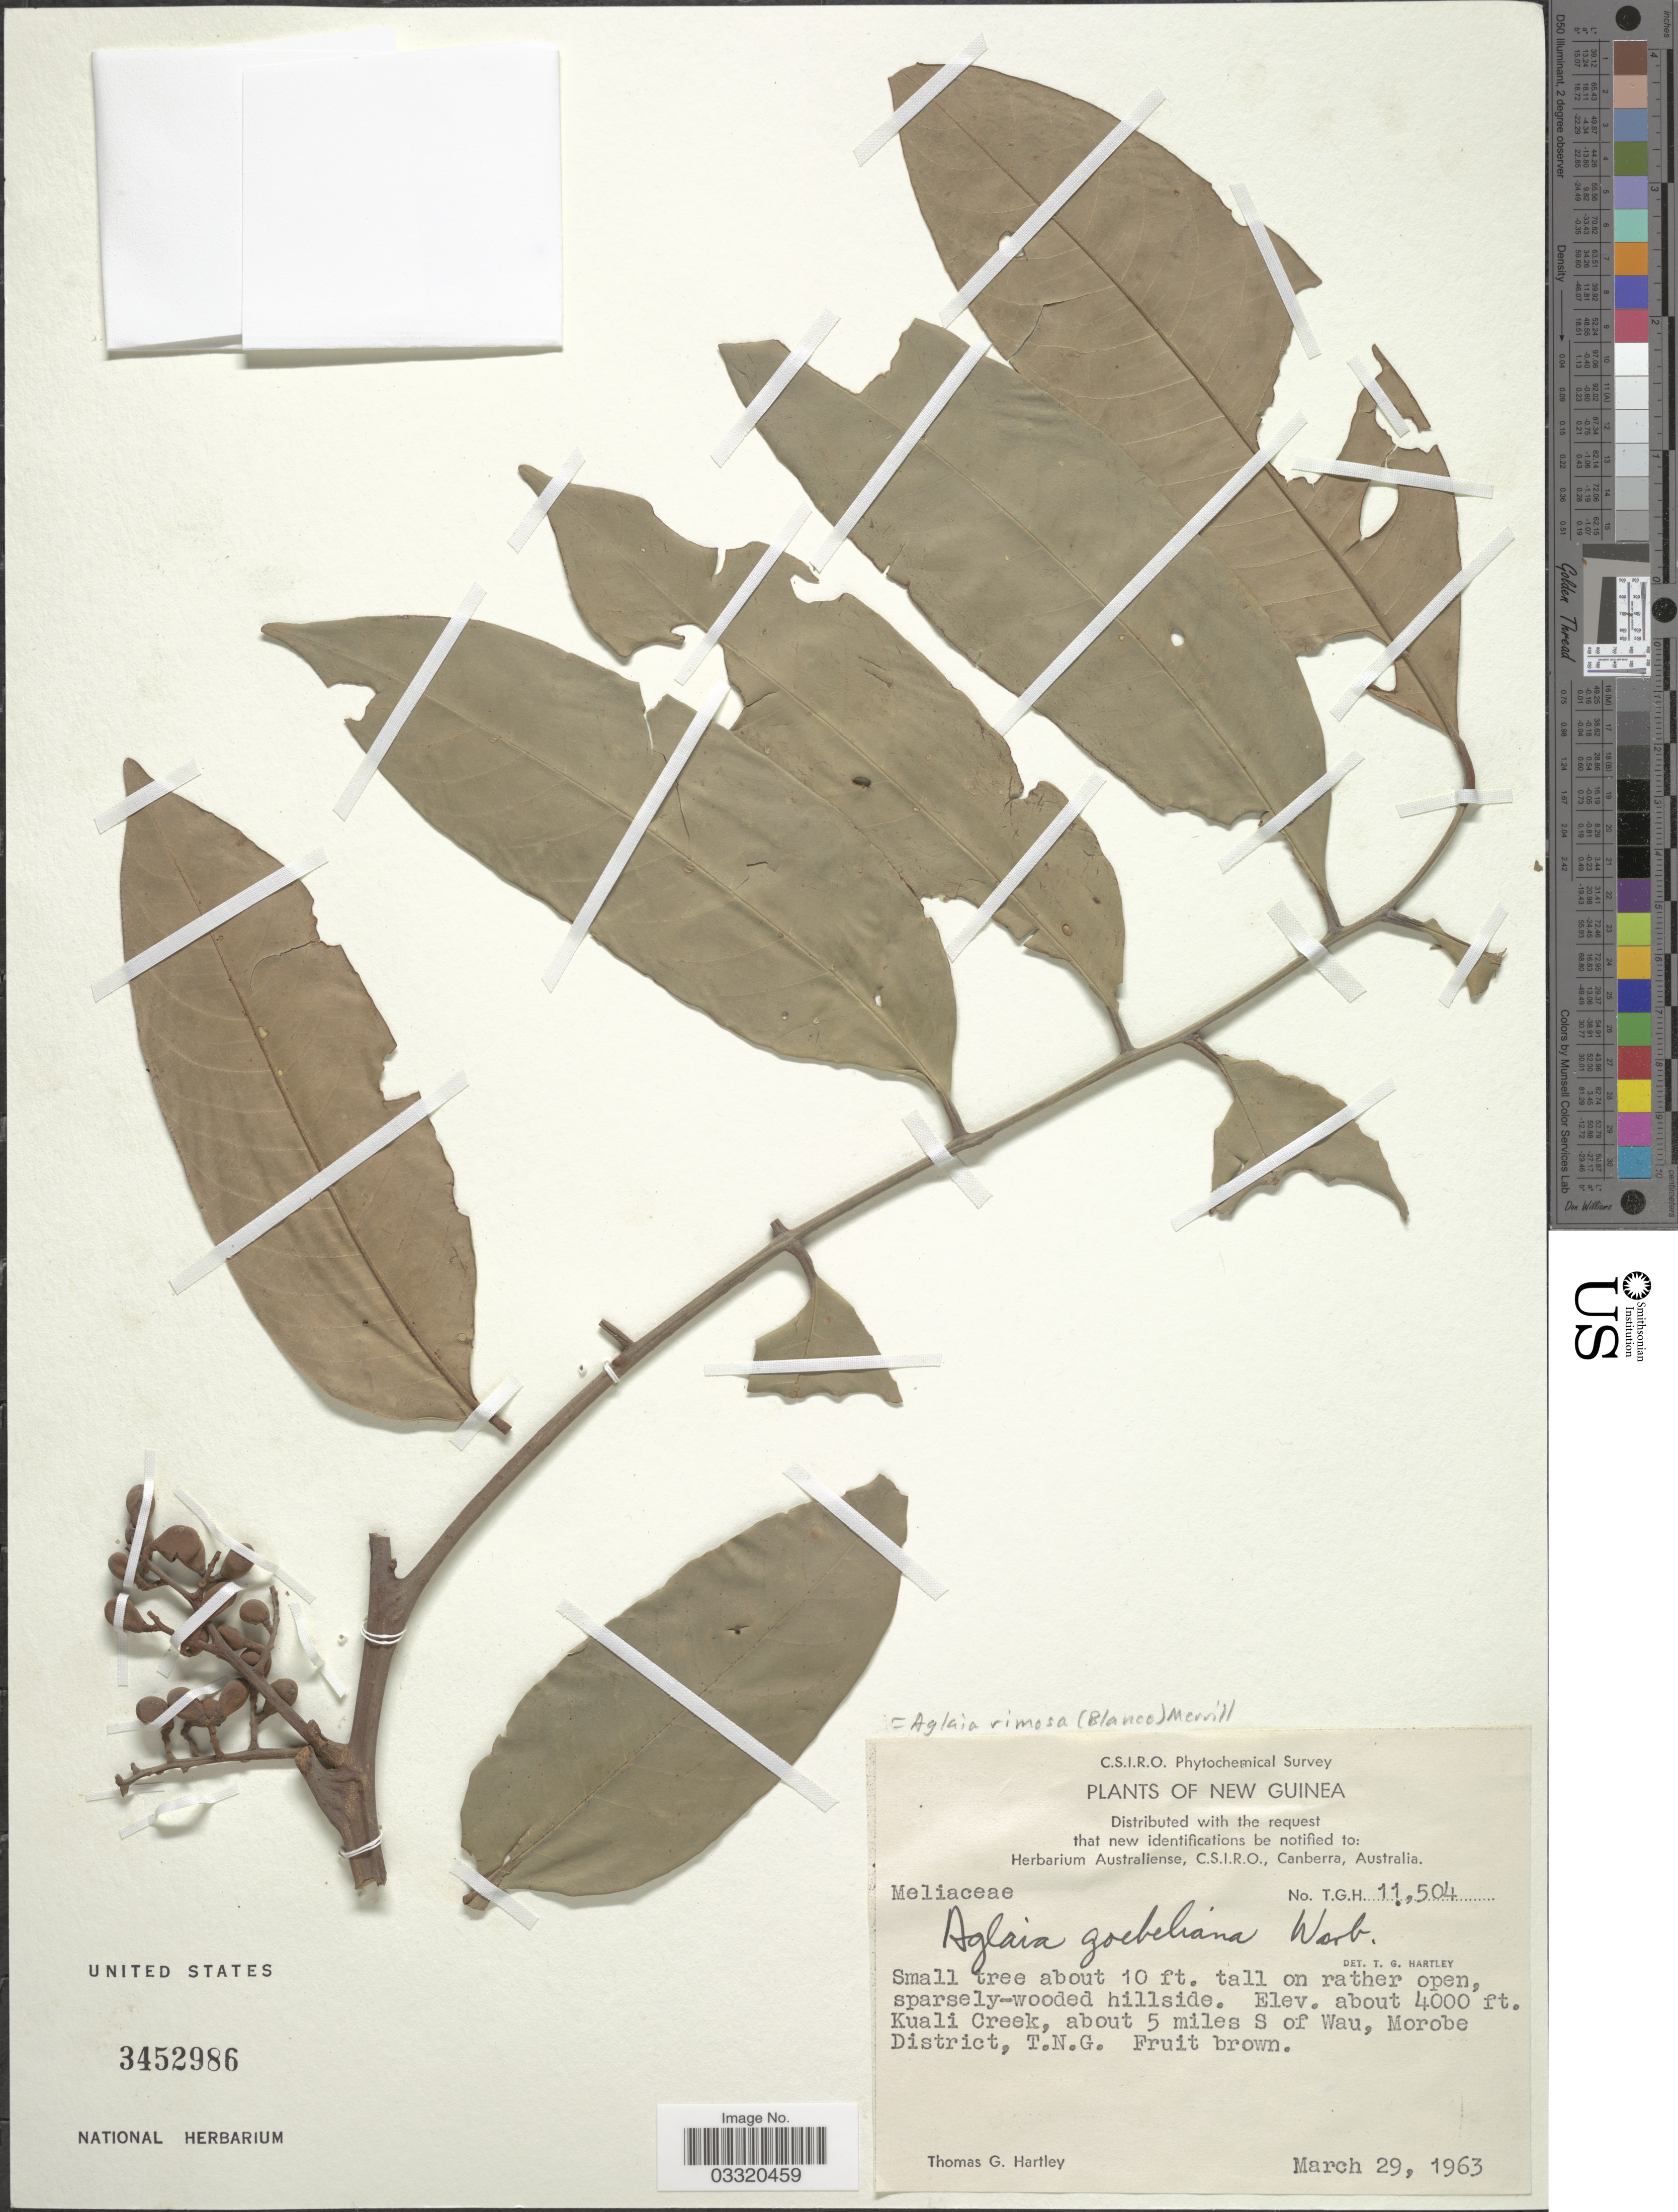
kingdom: Plantae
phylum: Tracheophyta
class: Magnoliopsida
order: Sapindales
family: Meliaceae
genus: Aglaia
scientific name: Aglaia rimosa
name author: (Blanco) Merr.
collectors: T. G. Hartley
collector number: T.G.H.11504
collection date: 1963-03-29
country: Papua New Guinea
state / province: Morobe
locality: New Guinea. Kuali Creek, about 5 miles S of Wau, Morobe District, T.N.G.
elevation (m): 1219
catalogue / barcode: US 3452986